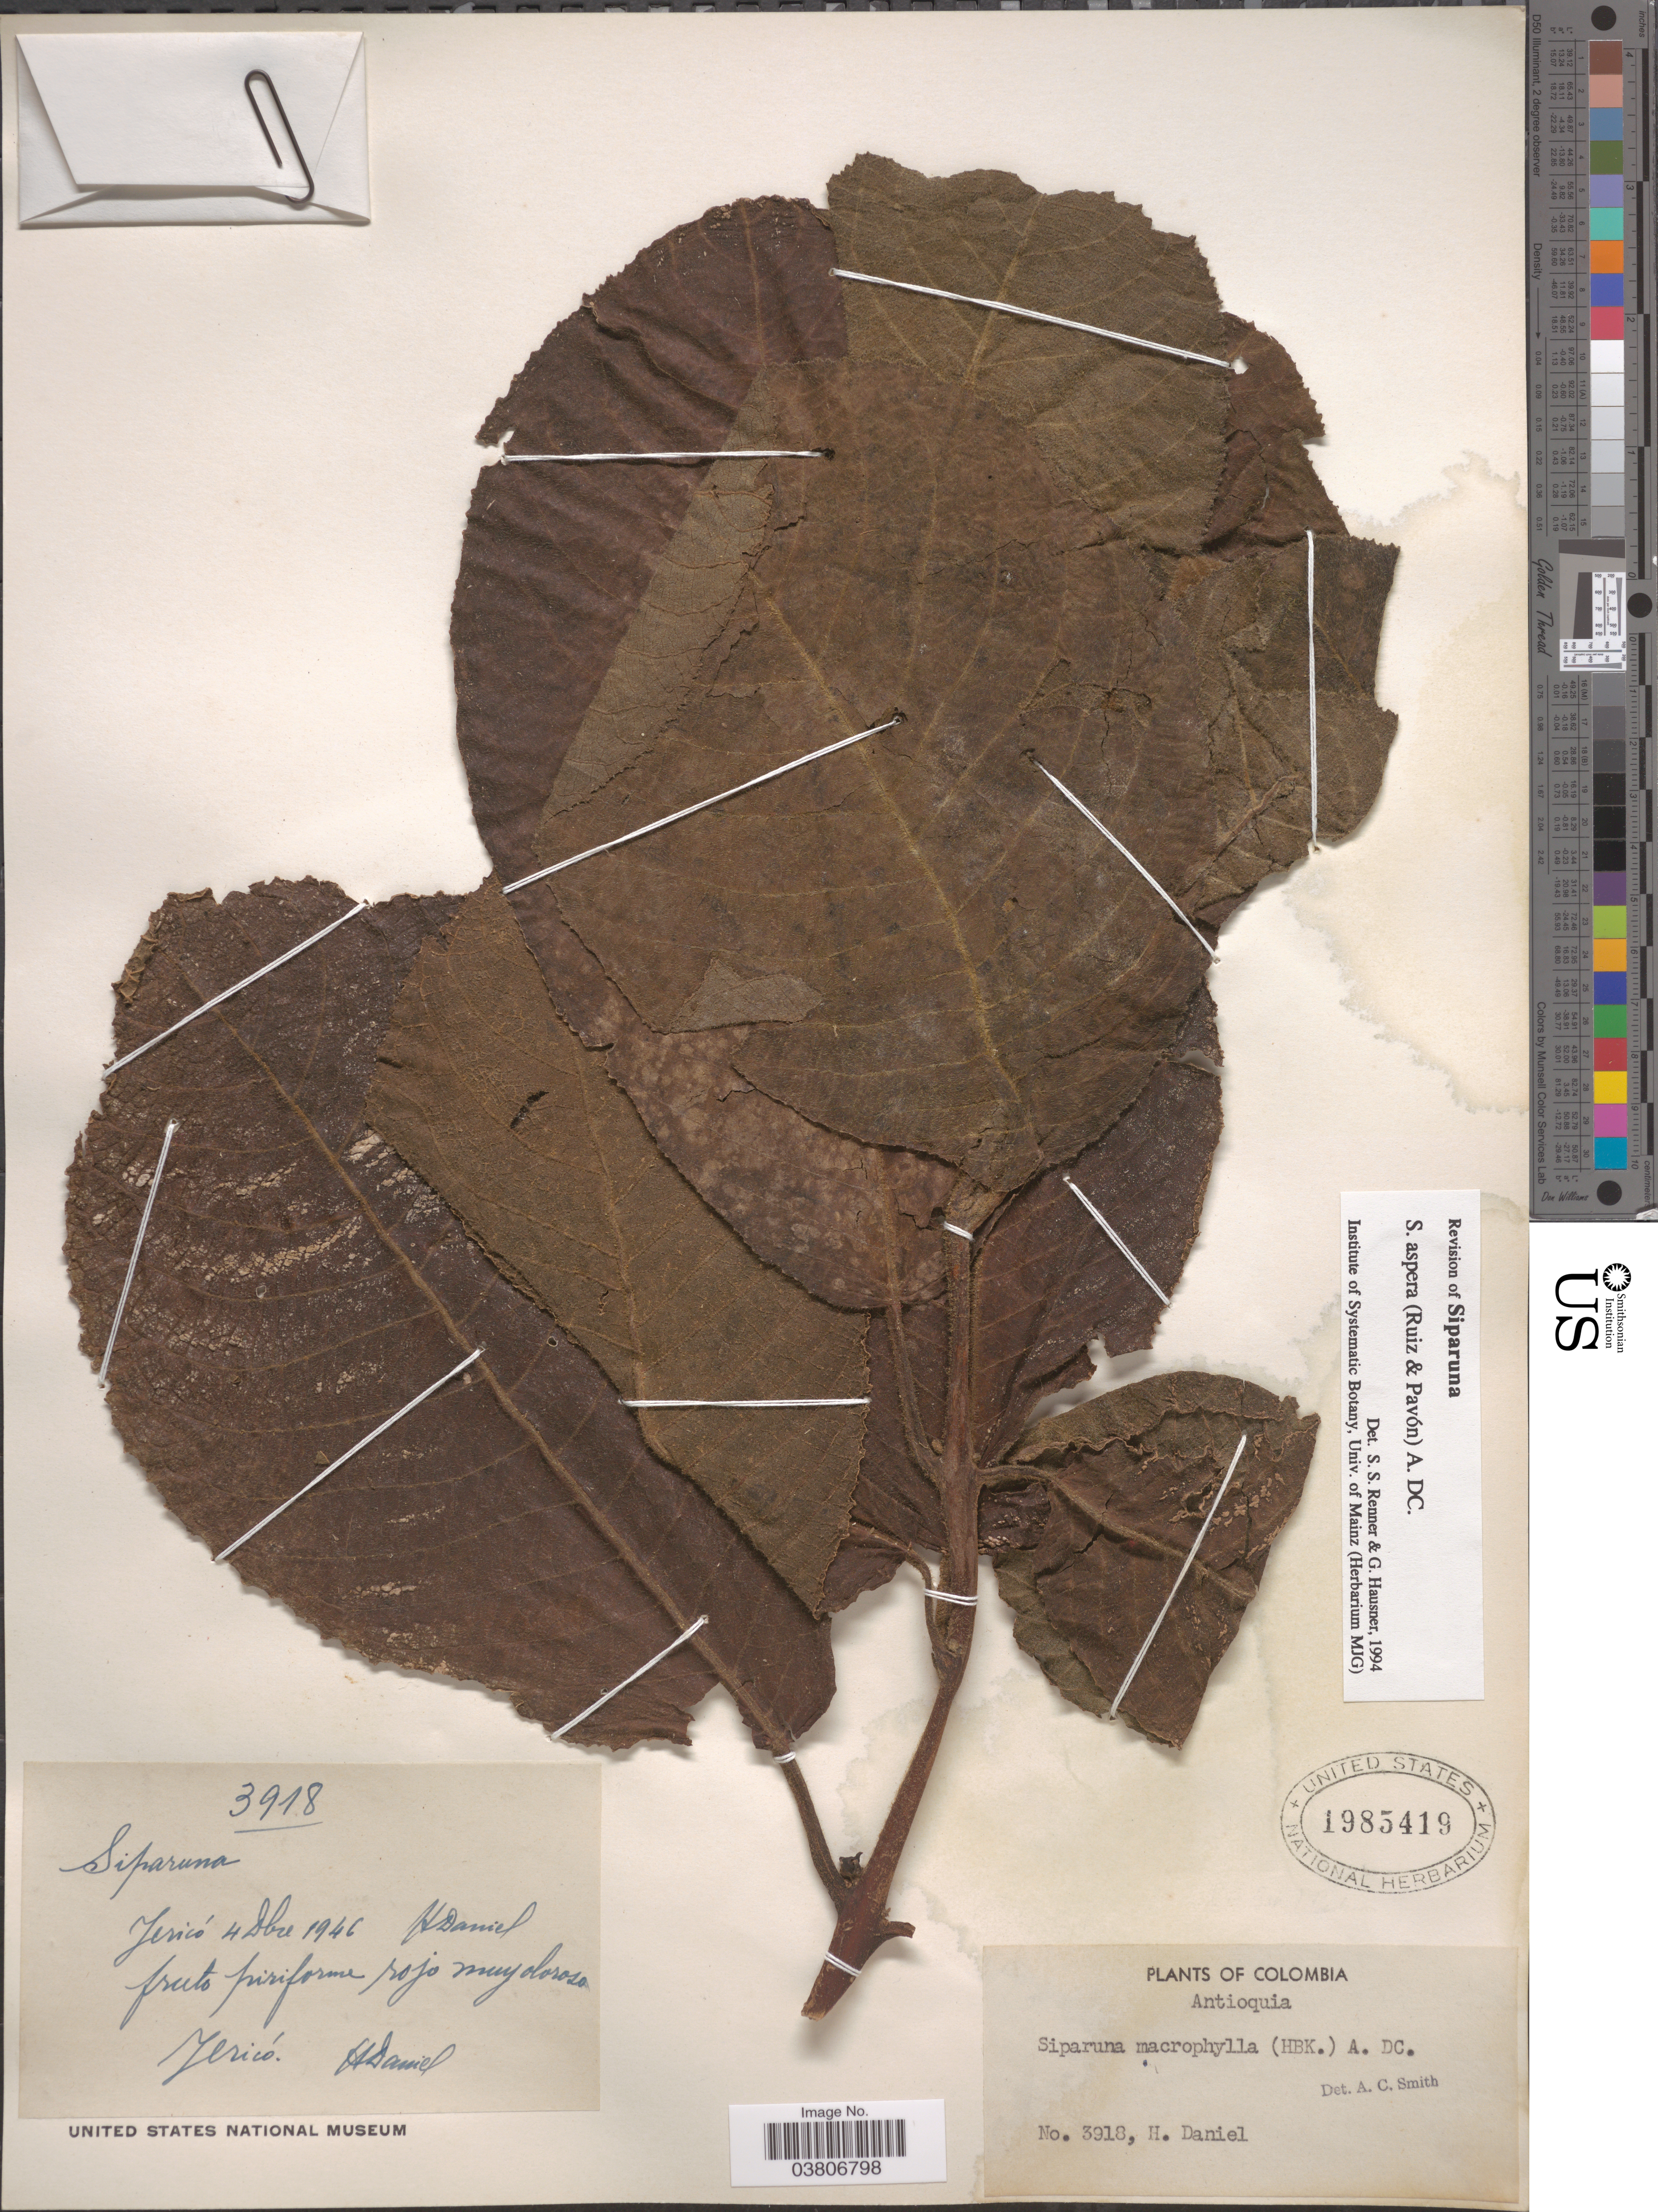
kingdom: Plantae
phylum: Tracheophyta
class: Magnoliopsida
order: Laurales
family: Siparunaceae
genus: Siparuna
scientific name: Siparuna aspera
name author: (Ruiz & Pav.) A. DC.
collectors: H. Daniel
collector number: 3918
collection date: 1946-12-04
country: Colombia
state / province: Antioquia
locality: Jericó.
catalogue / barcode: US 1985419